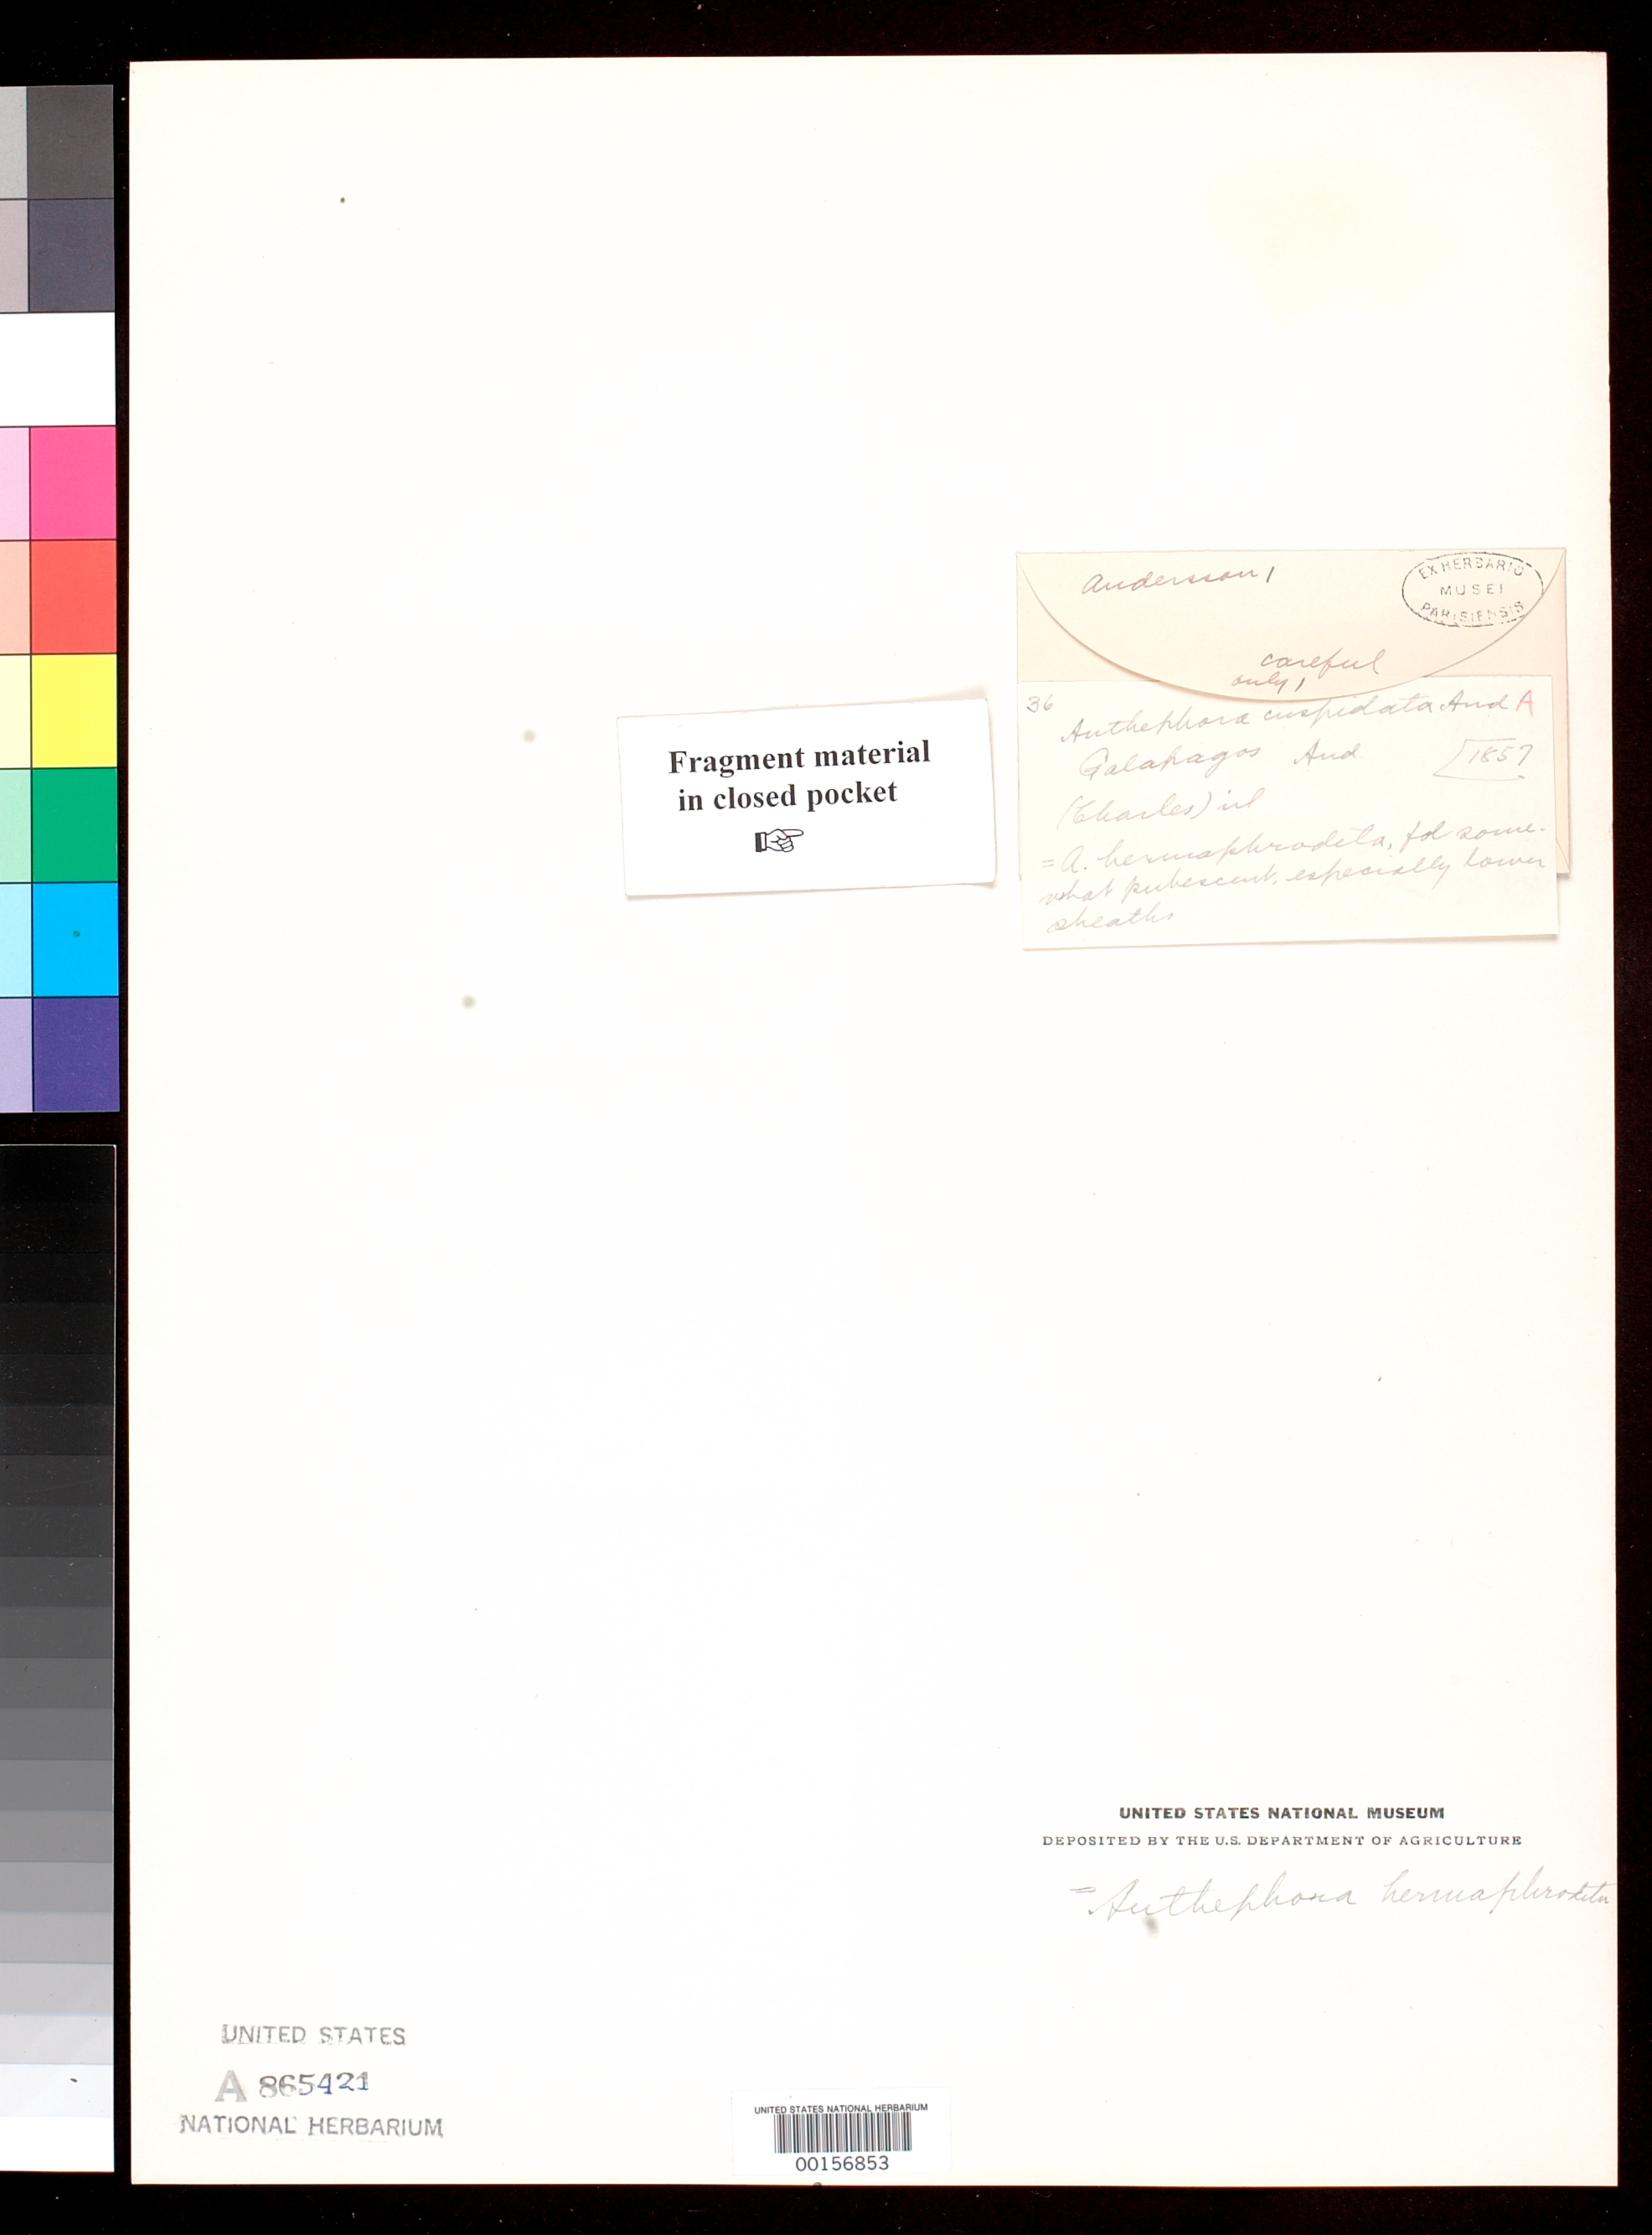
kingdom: Plantae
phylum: Tracheophyta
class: Liliopsida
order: Poales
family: Poaceae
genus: Anthephora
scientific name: Anthephora cuspidata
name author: Andersson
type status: Type Fragment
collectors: N. J. Andersson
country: Ecuador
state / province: Colón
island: Santa Cruz [Indefatigable, Chaves]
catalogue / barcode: US 865421A